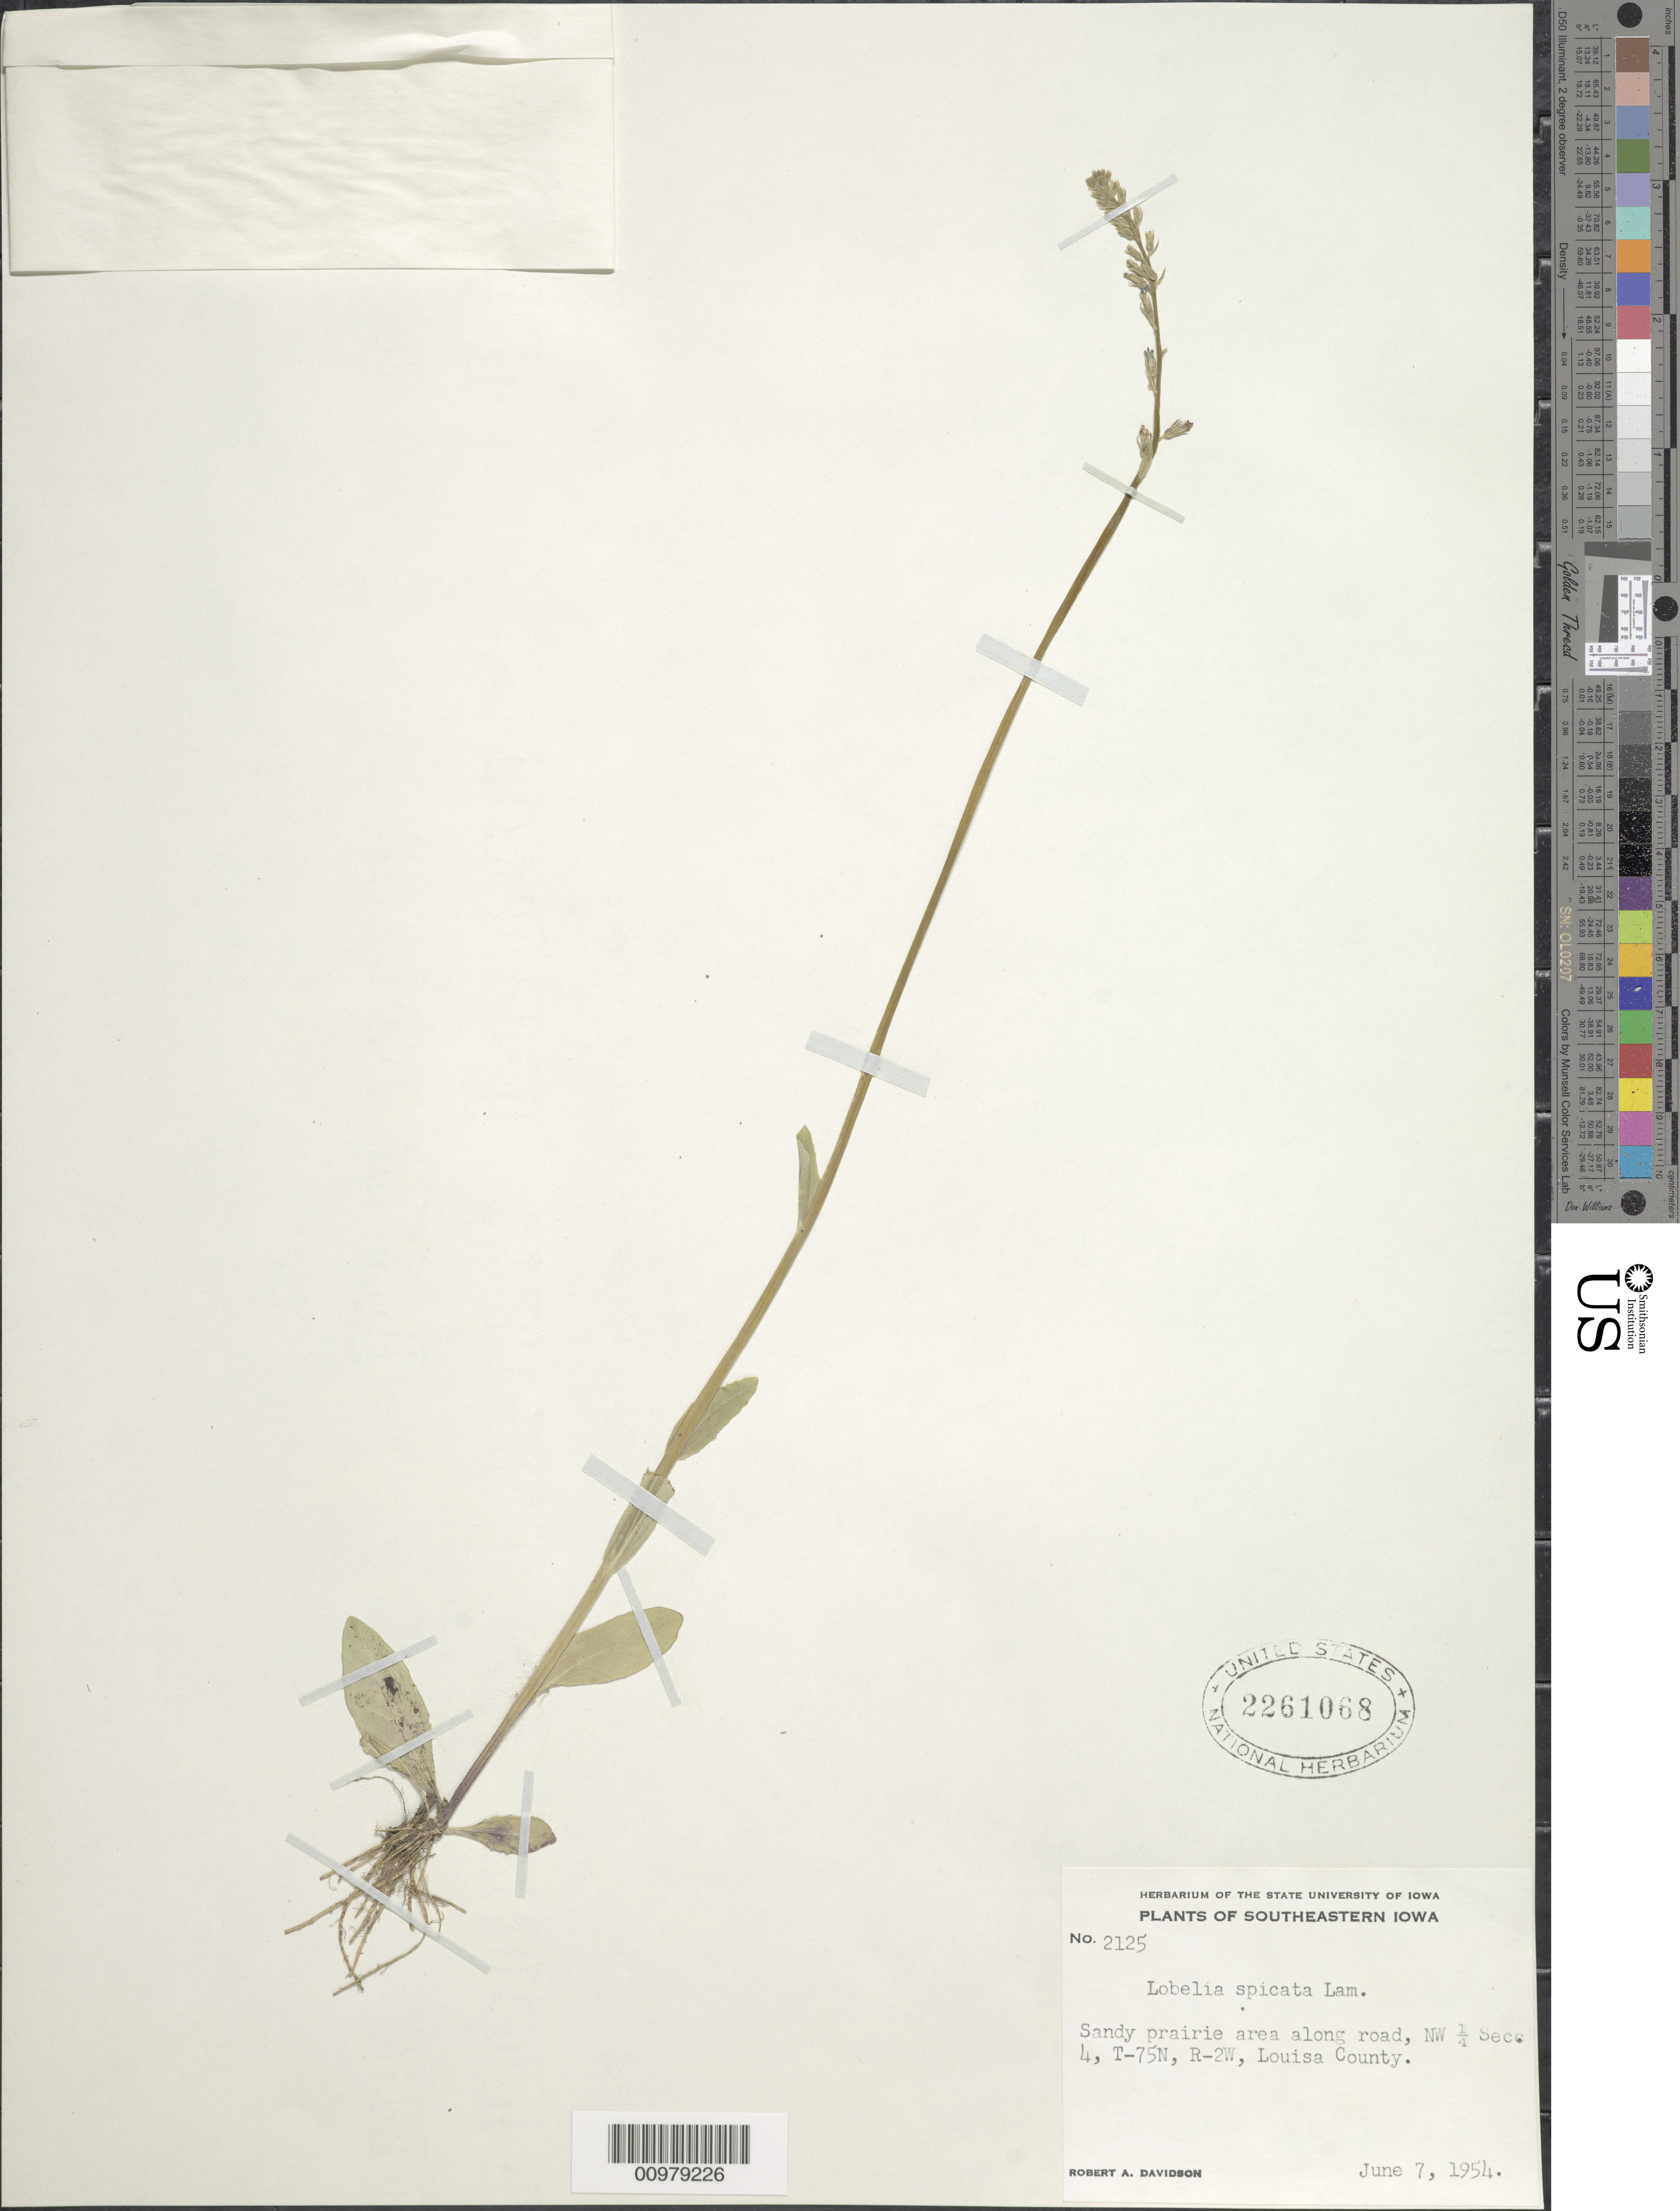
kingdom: Plantae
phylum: Tracheophyta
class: Magnoliopsida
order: Asterales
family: Campanulaceae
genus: Lobelia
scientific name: Lobelia spicata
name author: Lam.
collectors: R. A. Davidson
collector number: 2125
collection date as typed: June 7, 1954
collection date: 1954-06-07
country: United States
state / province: Iowa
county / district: Louisa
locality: NW 1/4 Sec. 4, T-75N, R-2W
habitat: sandy prairie area along road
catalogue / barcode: US 2261068